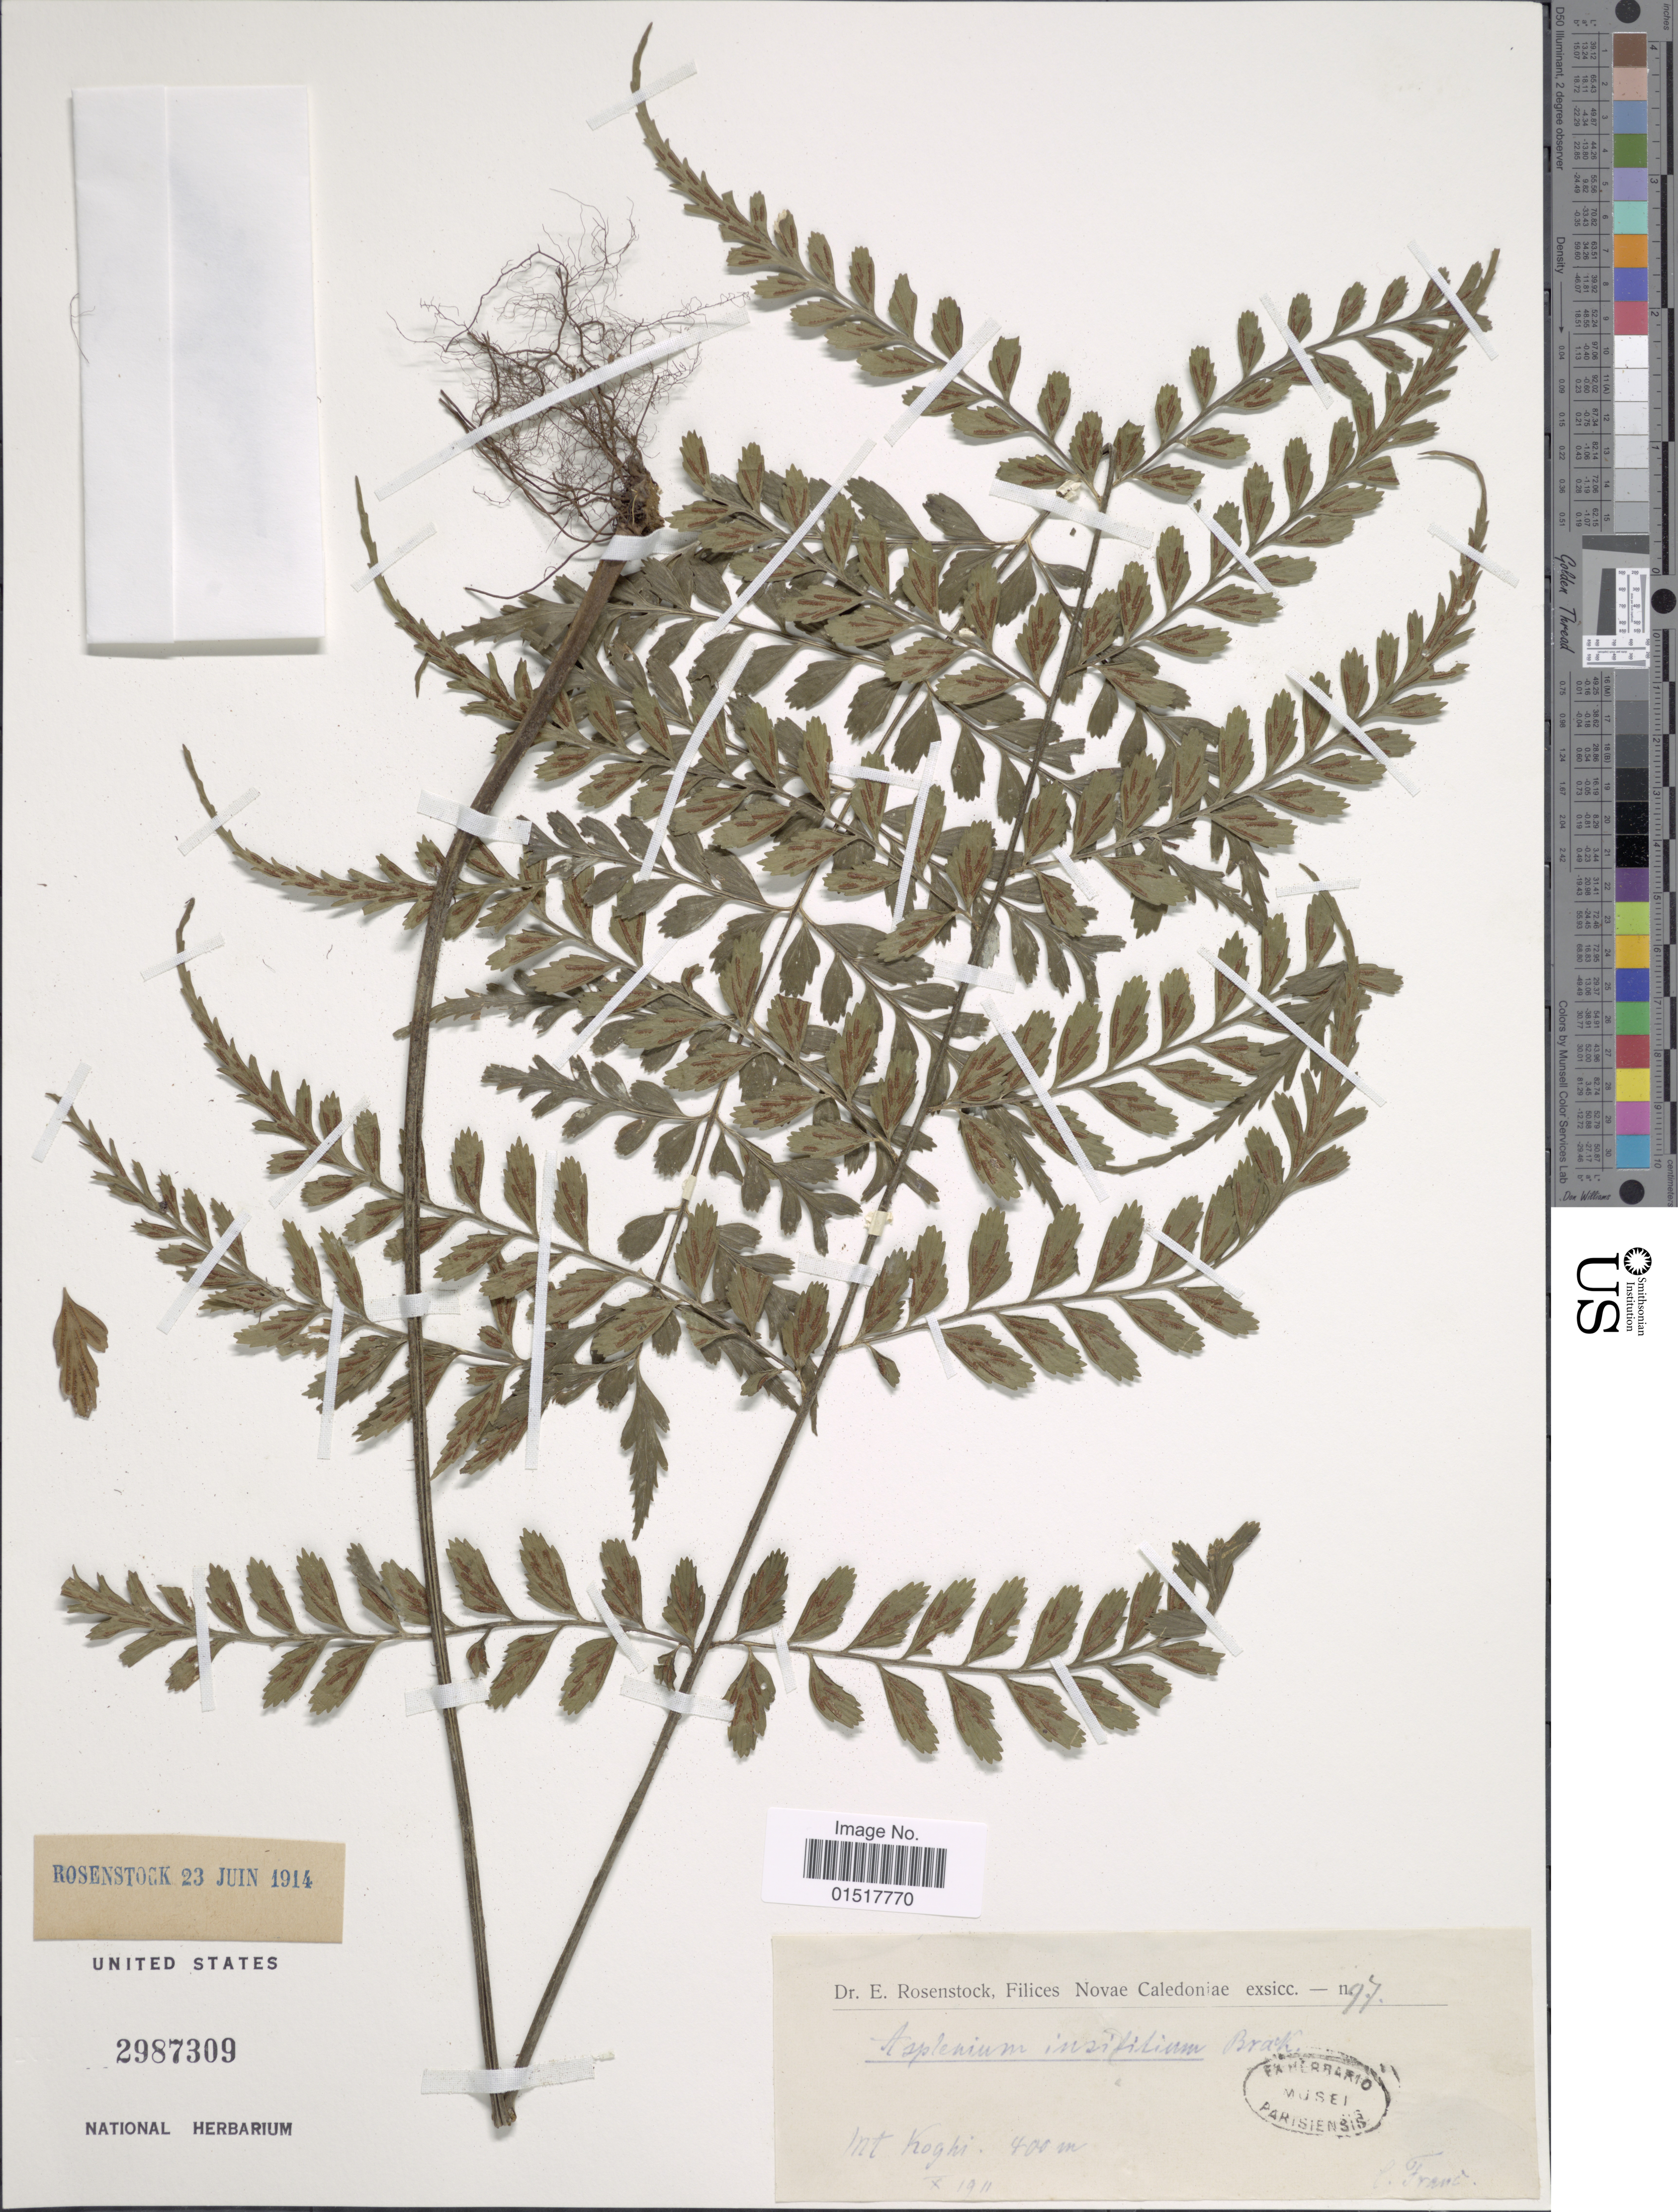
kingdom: Plantae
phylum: Tracheophyta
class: Polypodiopsida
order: Polypodiales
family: Aspleniaceae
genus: Asplenium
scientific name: Asplenium insiticium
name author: Brack. in Wilkes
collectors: Franc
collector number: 97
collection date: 1911-10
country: New Caledonia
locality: Mt. Koghi.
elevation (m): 400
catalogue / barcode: US 2987309